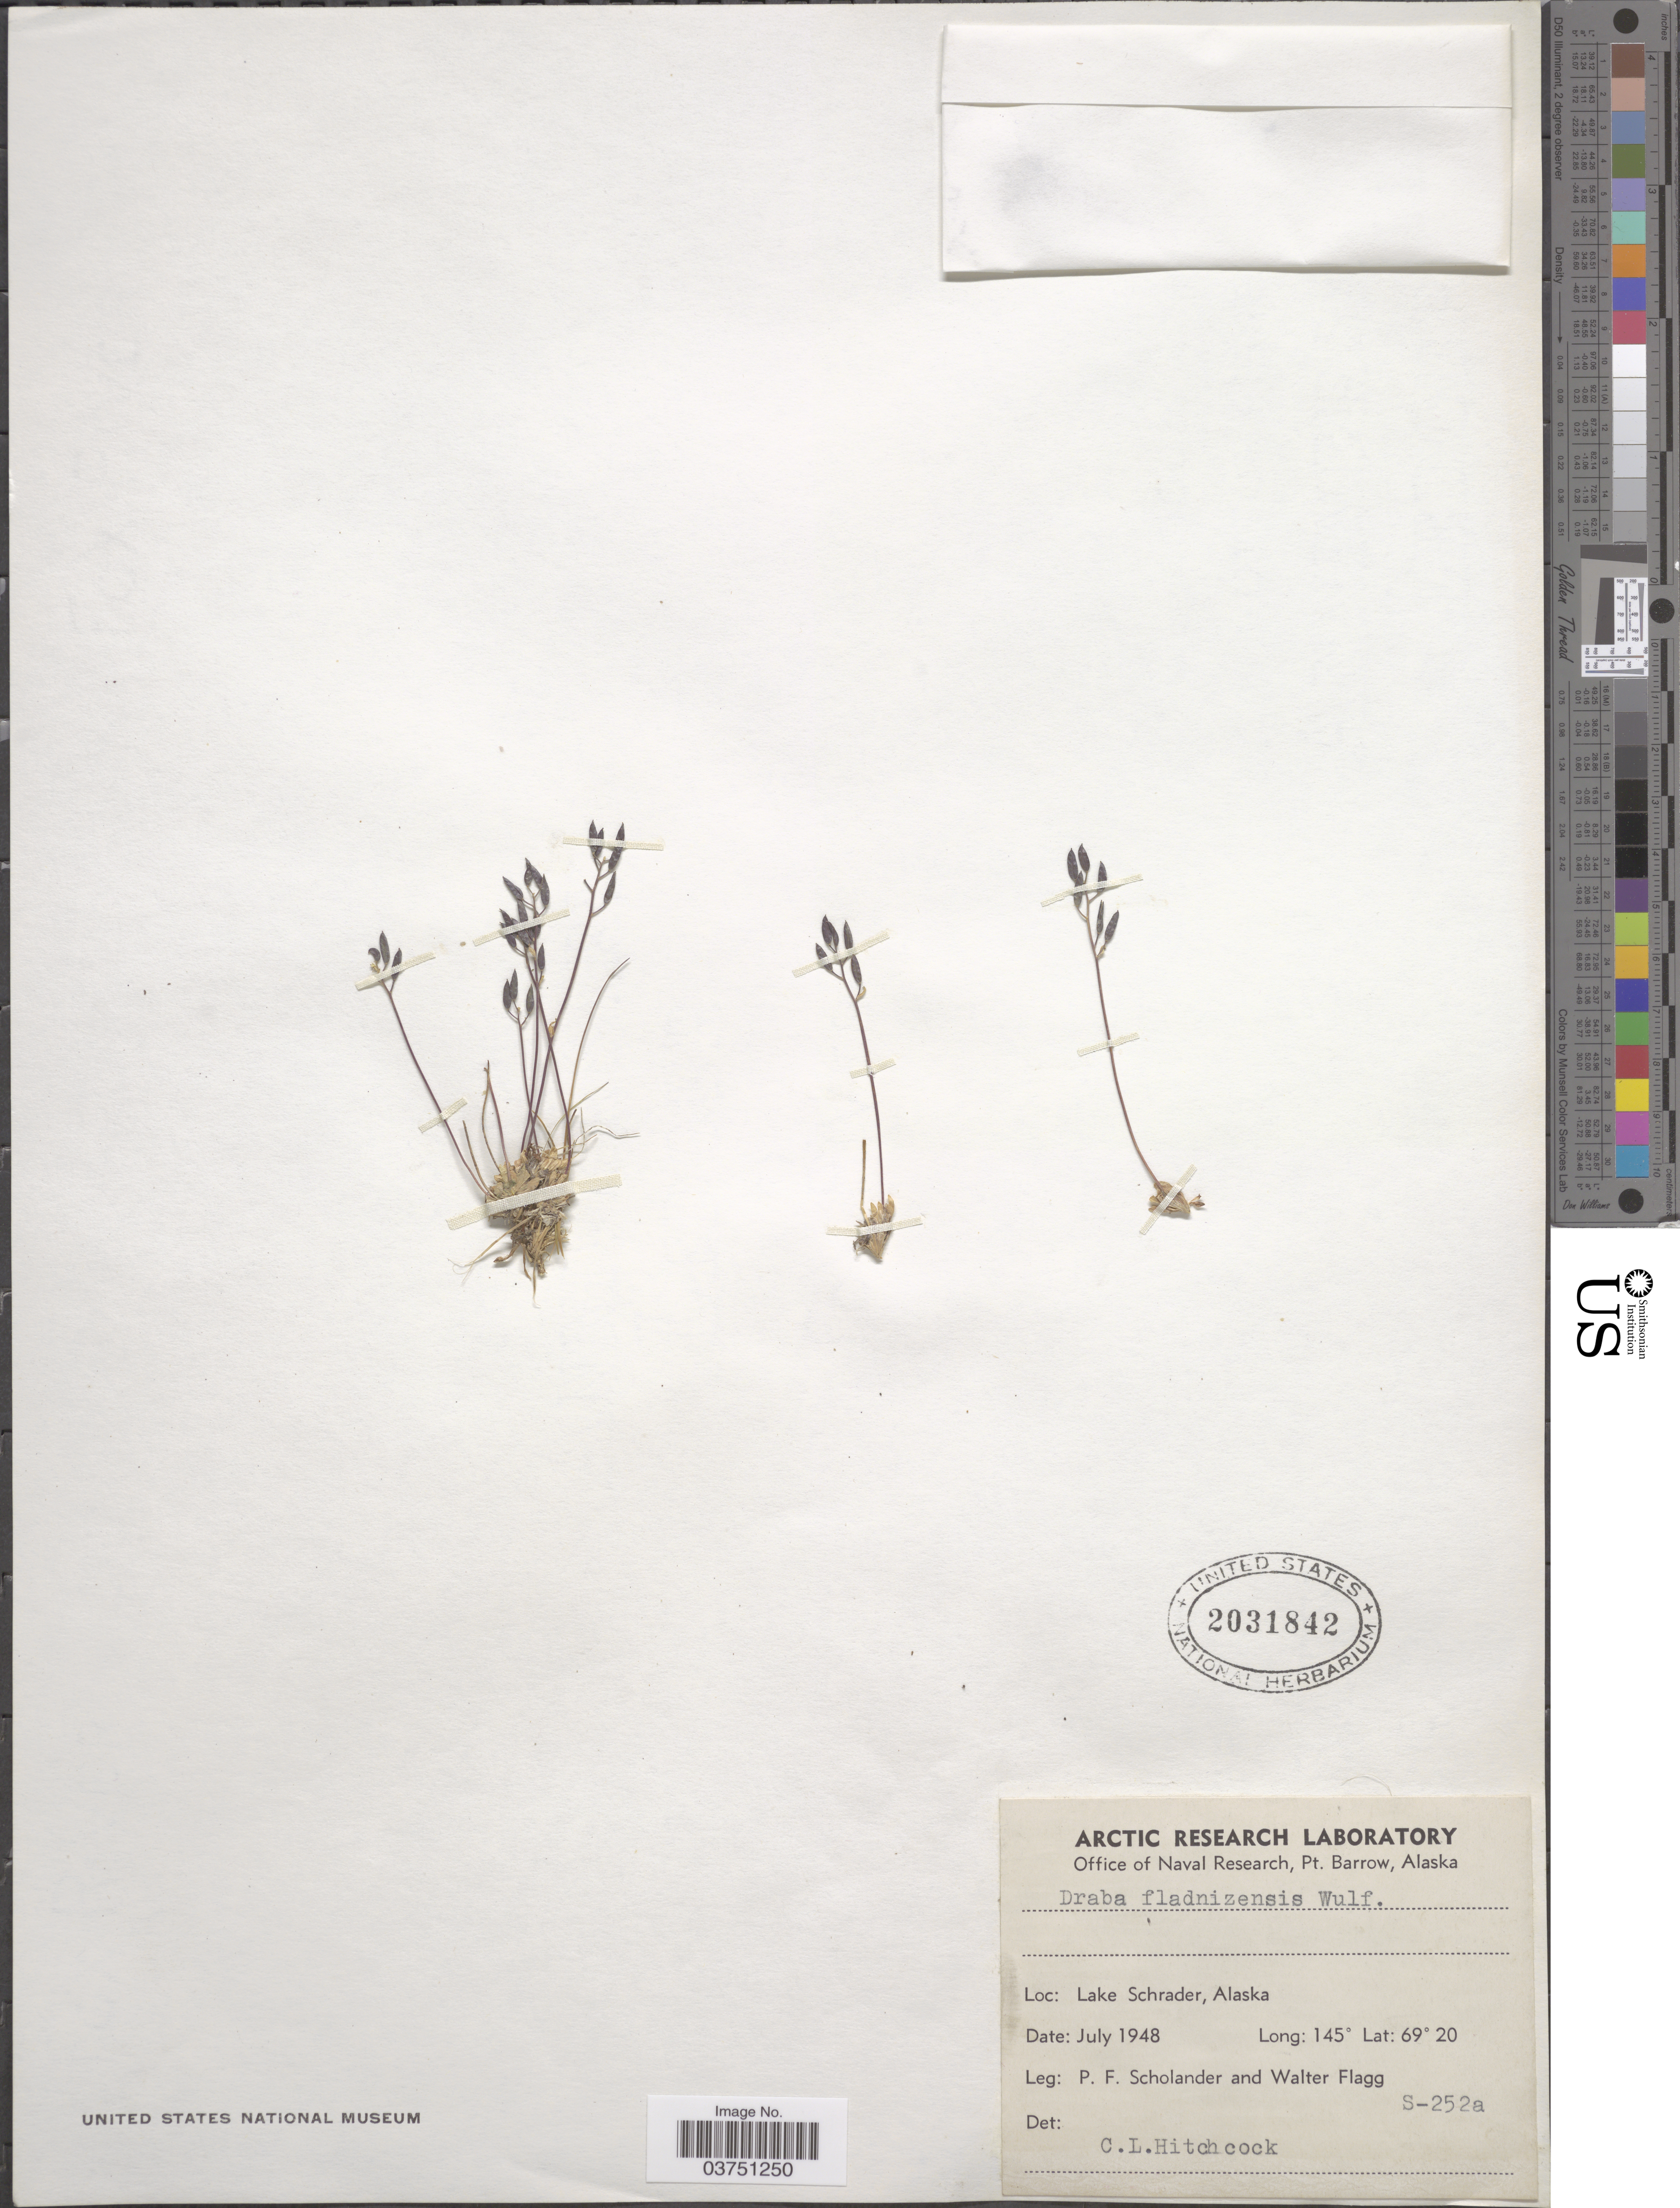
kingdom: Plantae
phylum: Tracheophyta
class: Magnoliopsida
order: Brassicales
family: Brassicaceae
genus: Draba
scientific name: Draba fladnizensis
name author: Wulfen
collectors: P. Scholander & W. Flagg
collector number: S-252a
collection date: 1948-07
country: United States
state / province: Alaska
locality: Lake Schrader.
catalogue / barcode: US 2031842